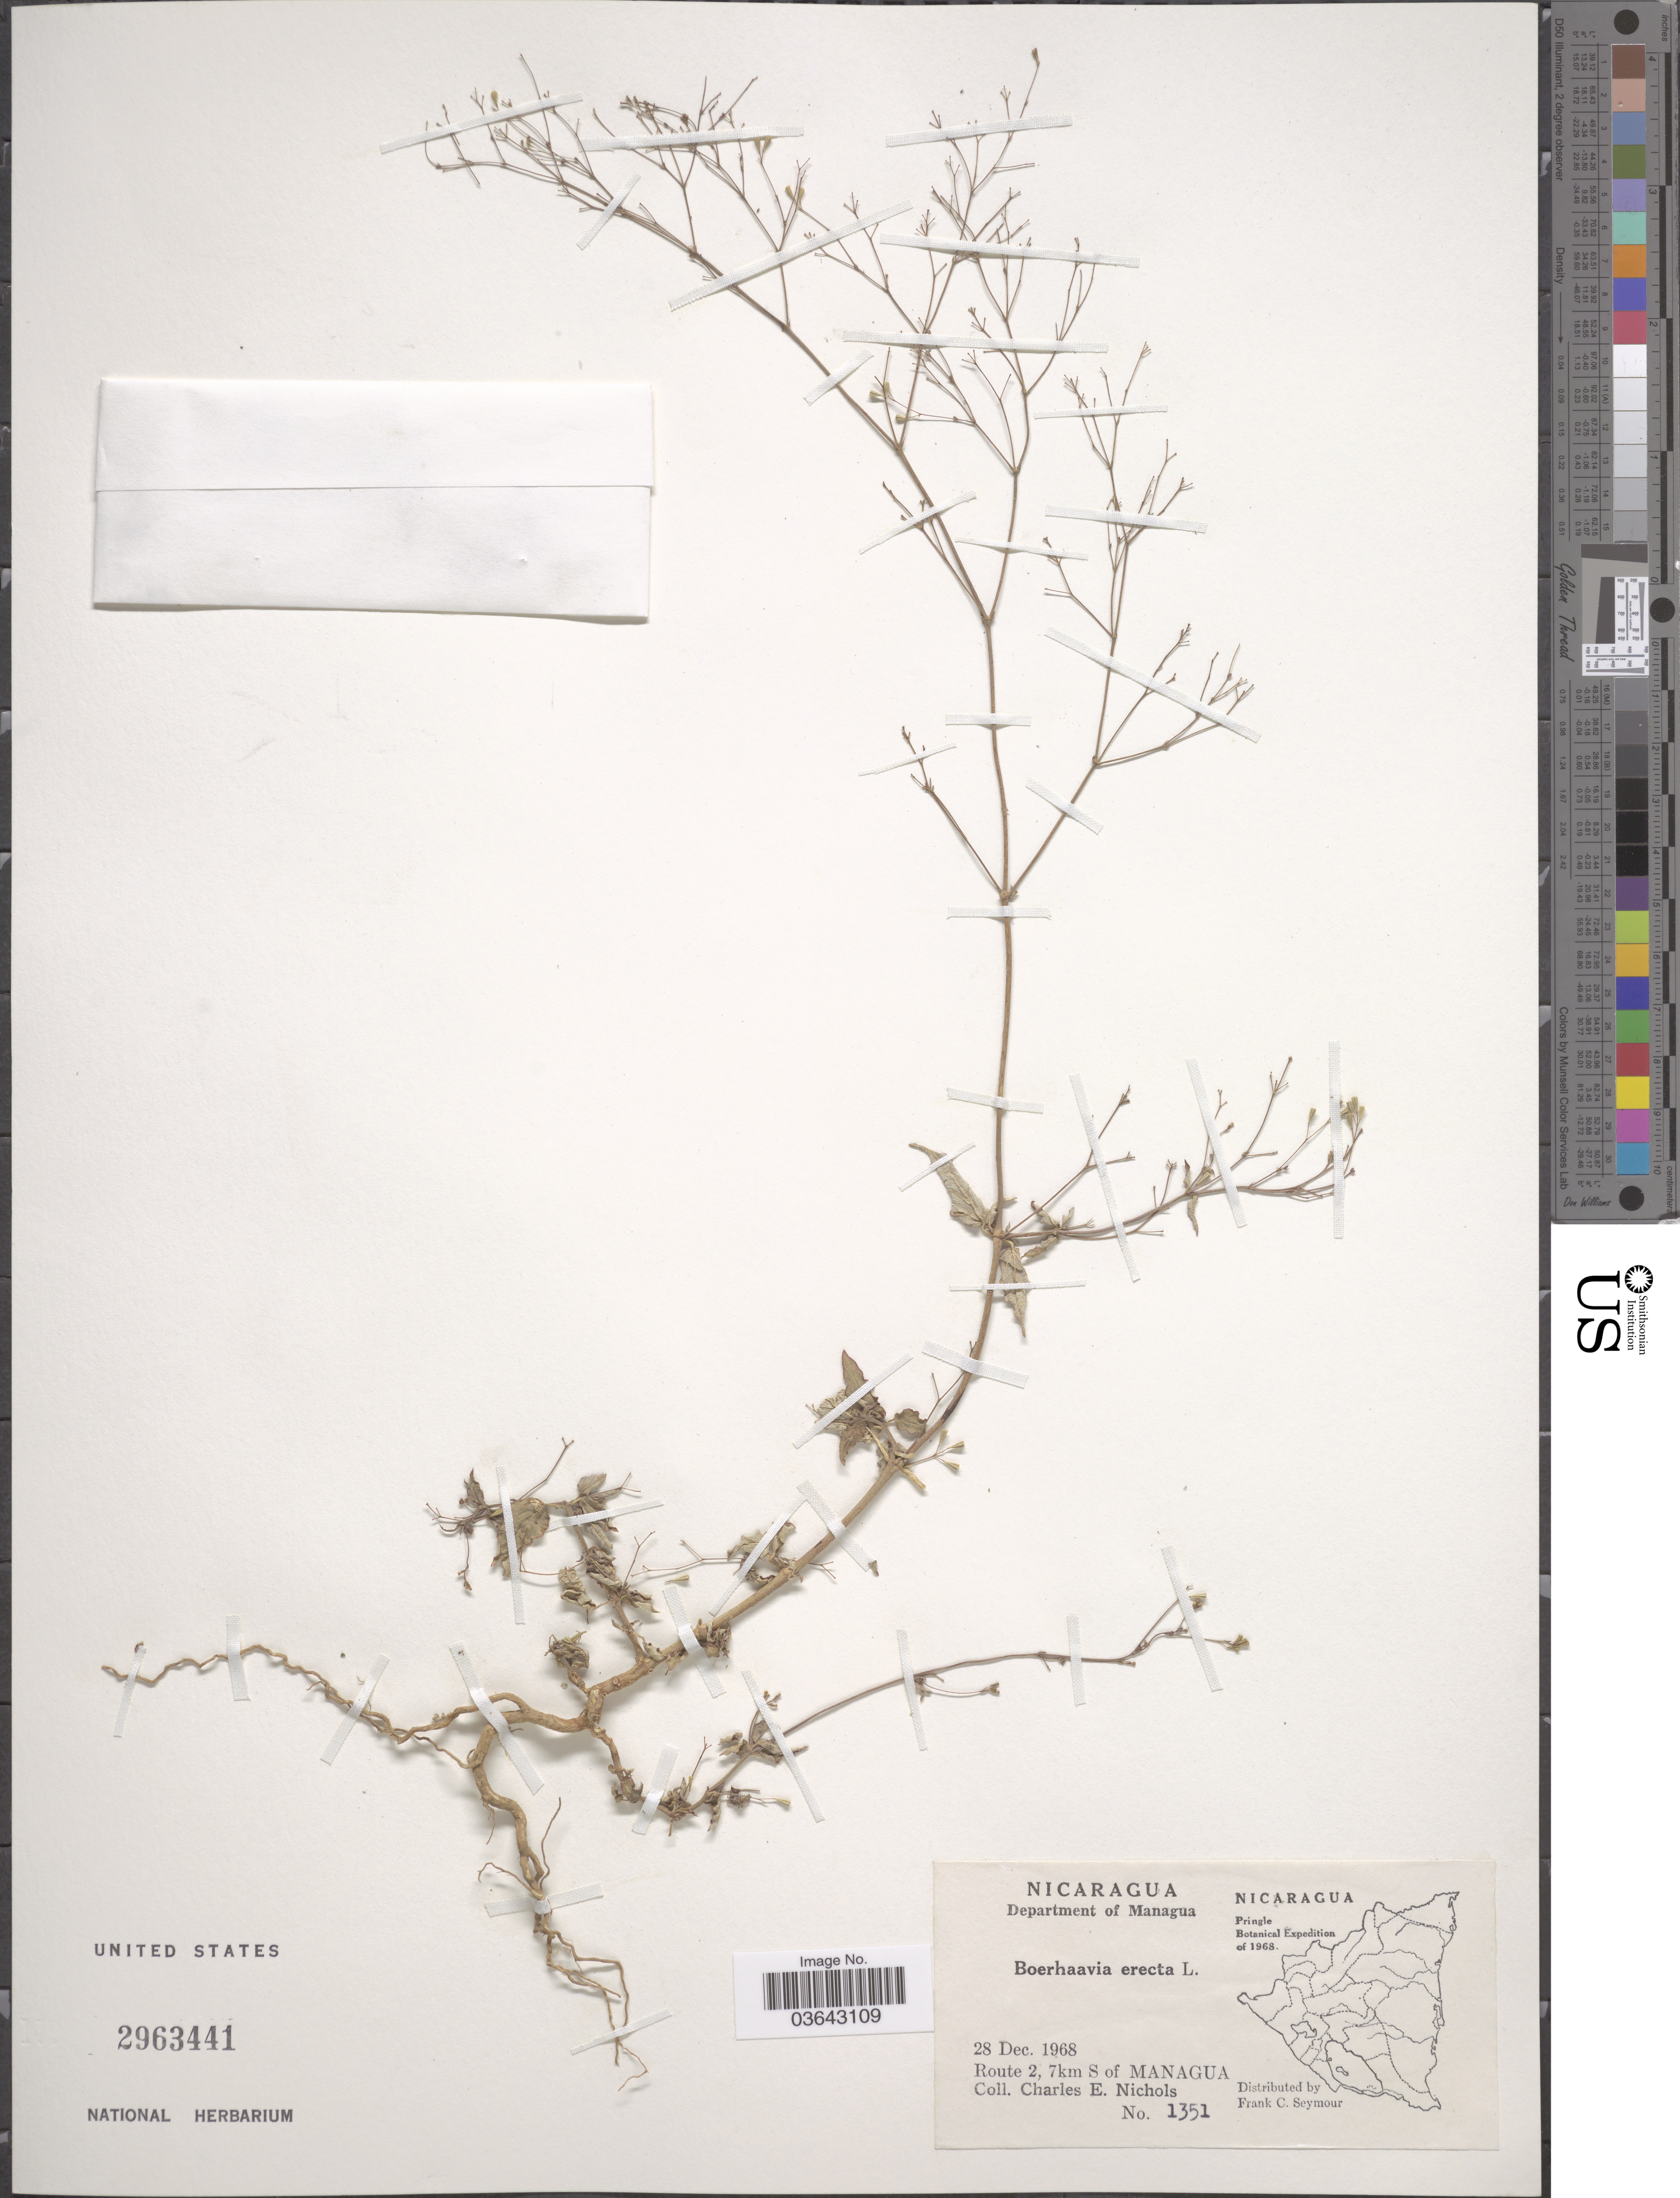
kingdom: Plantae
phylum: Tracheophyta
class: Magnoliopsida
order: Caryophyllales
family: Nyctaginaceae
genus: Boerhavia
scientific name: Boerhavia erecta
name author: L.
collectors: C. Nichols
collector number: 1351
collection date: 1968-12-28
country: Nicaragua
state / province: Managua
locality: Department of Managua. Route 2, 7km S of Managua.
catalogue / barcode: US 2963441